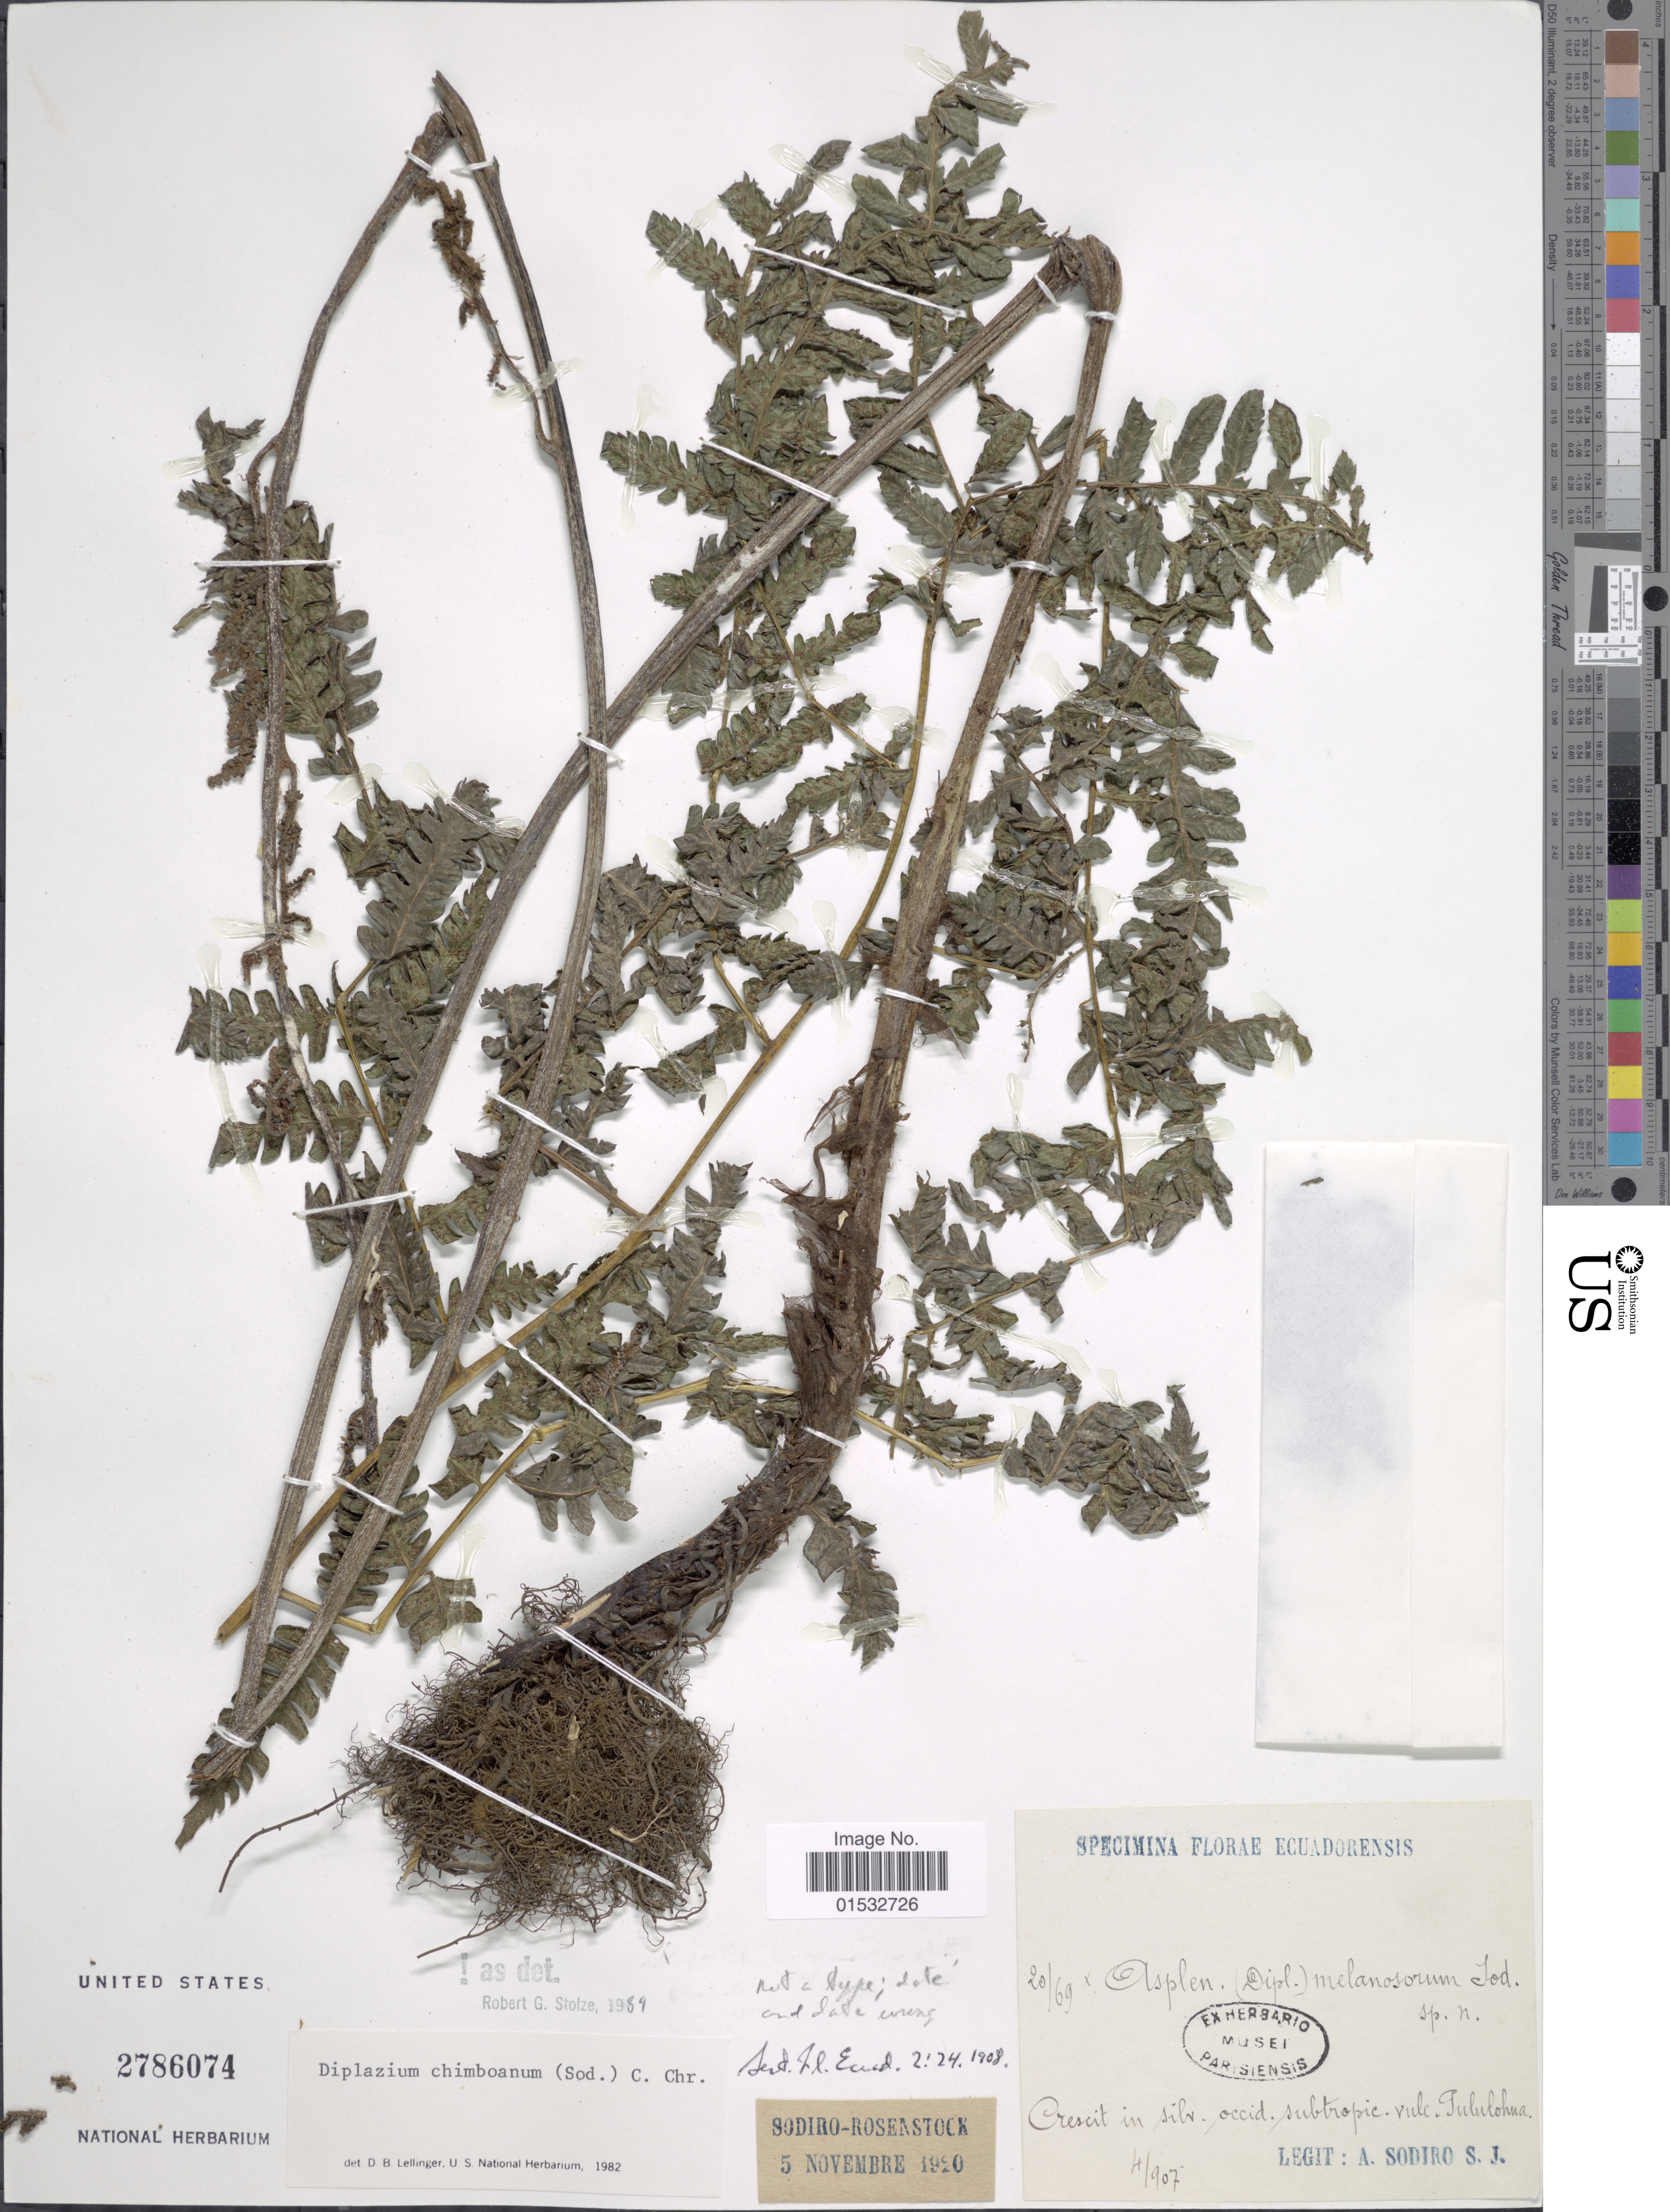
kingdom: Plantae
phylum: Tracheophyta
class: Polypodiopsida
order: Polypodiales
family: Athyriaceae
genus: Diplazium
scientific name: Diplazium chimboanum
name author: (Sodiro) C. Chr.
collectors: A. Sodiro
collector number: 20/69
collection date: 1907-04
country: Ecuador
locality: Crescit in silv. occid. suband. vulc. Pululahua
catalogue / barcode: US 2786074